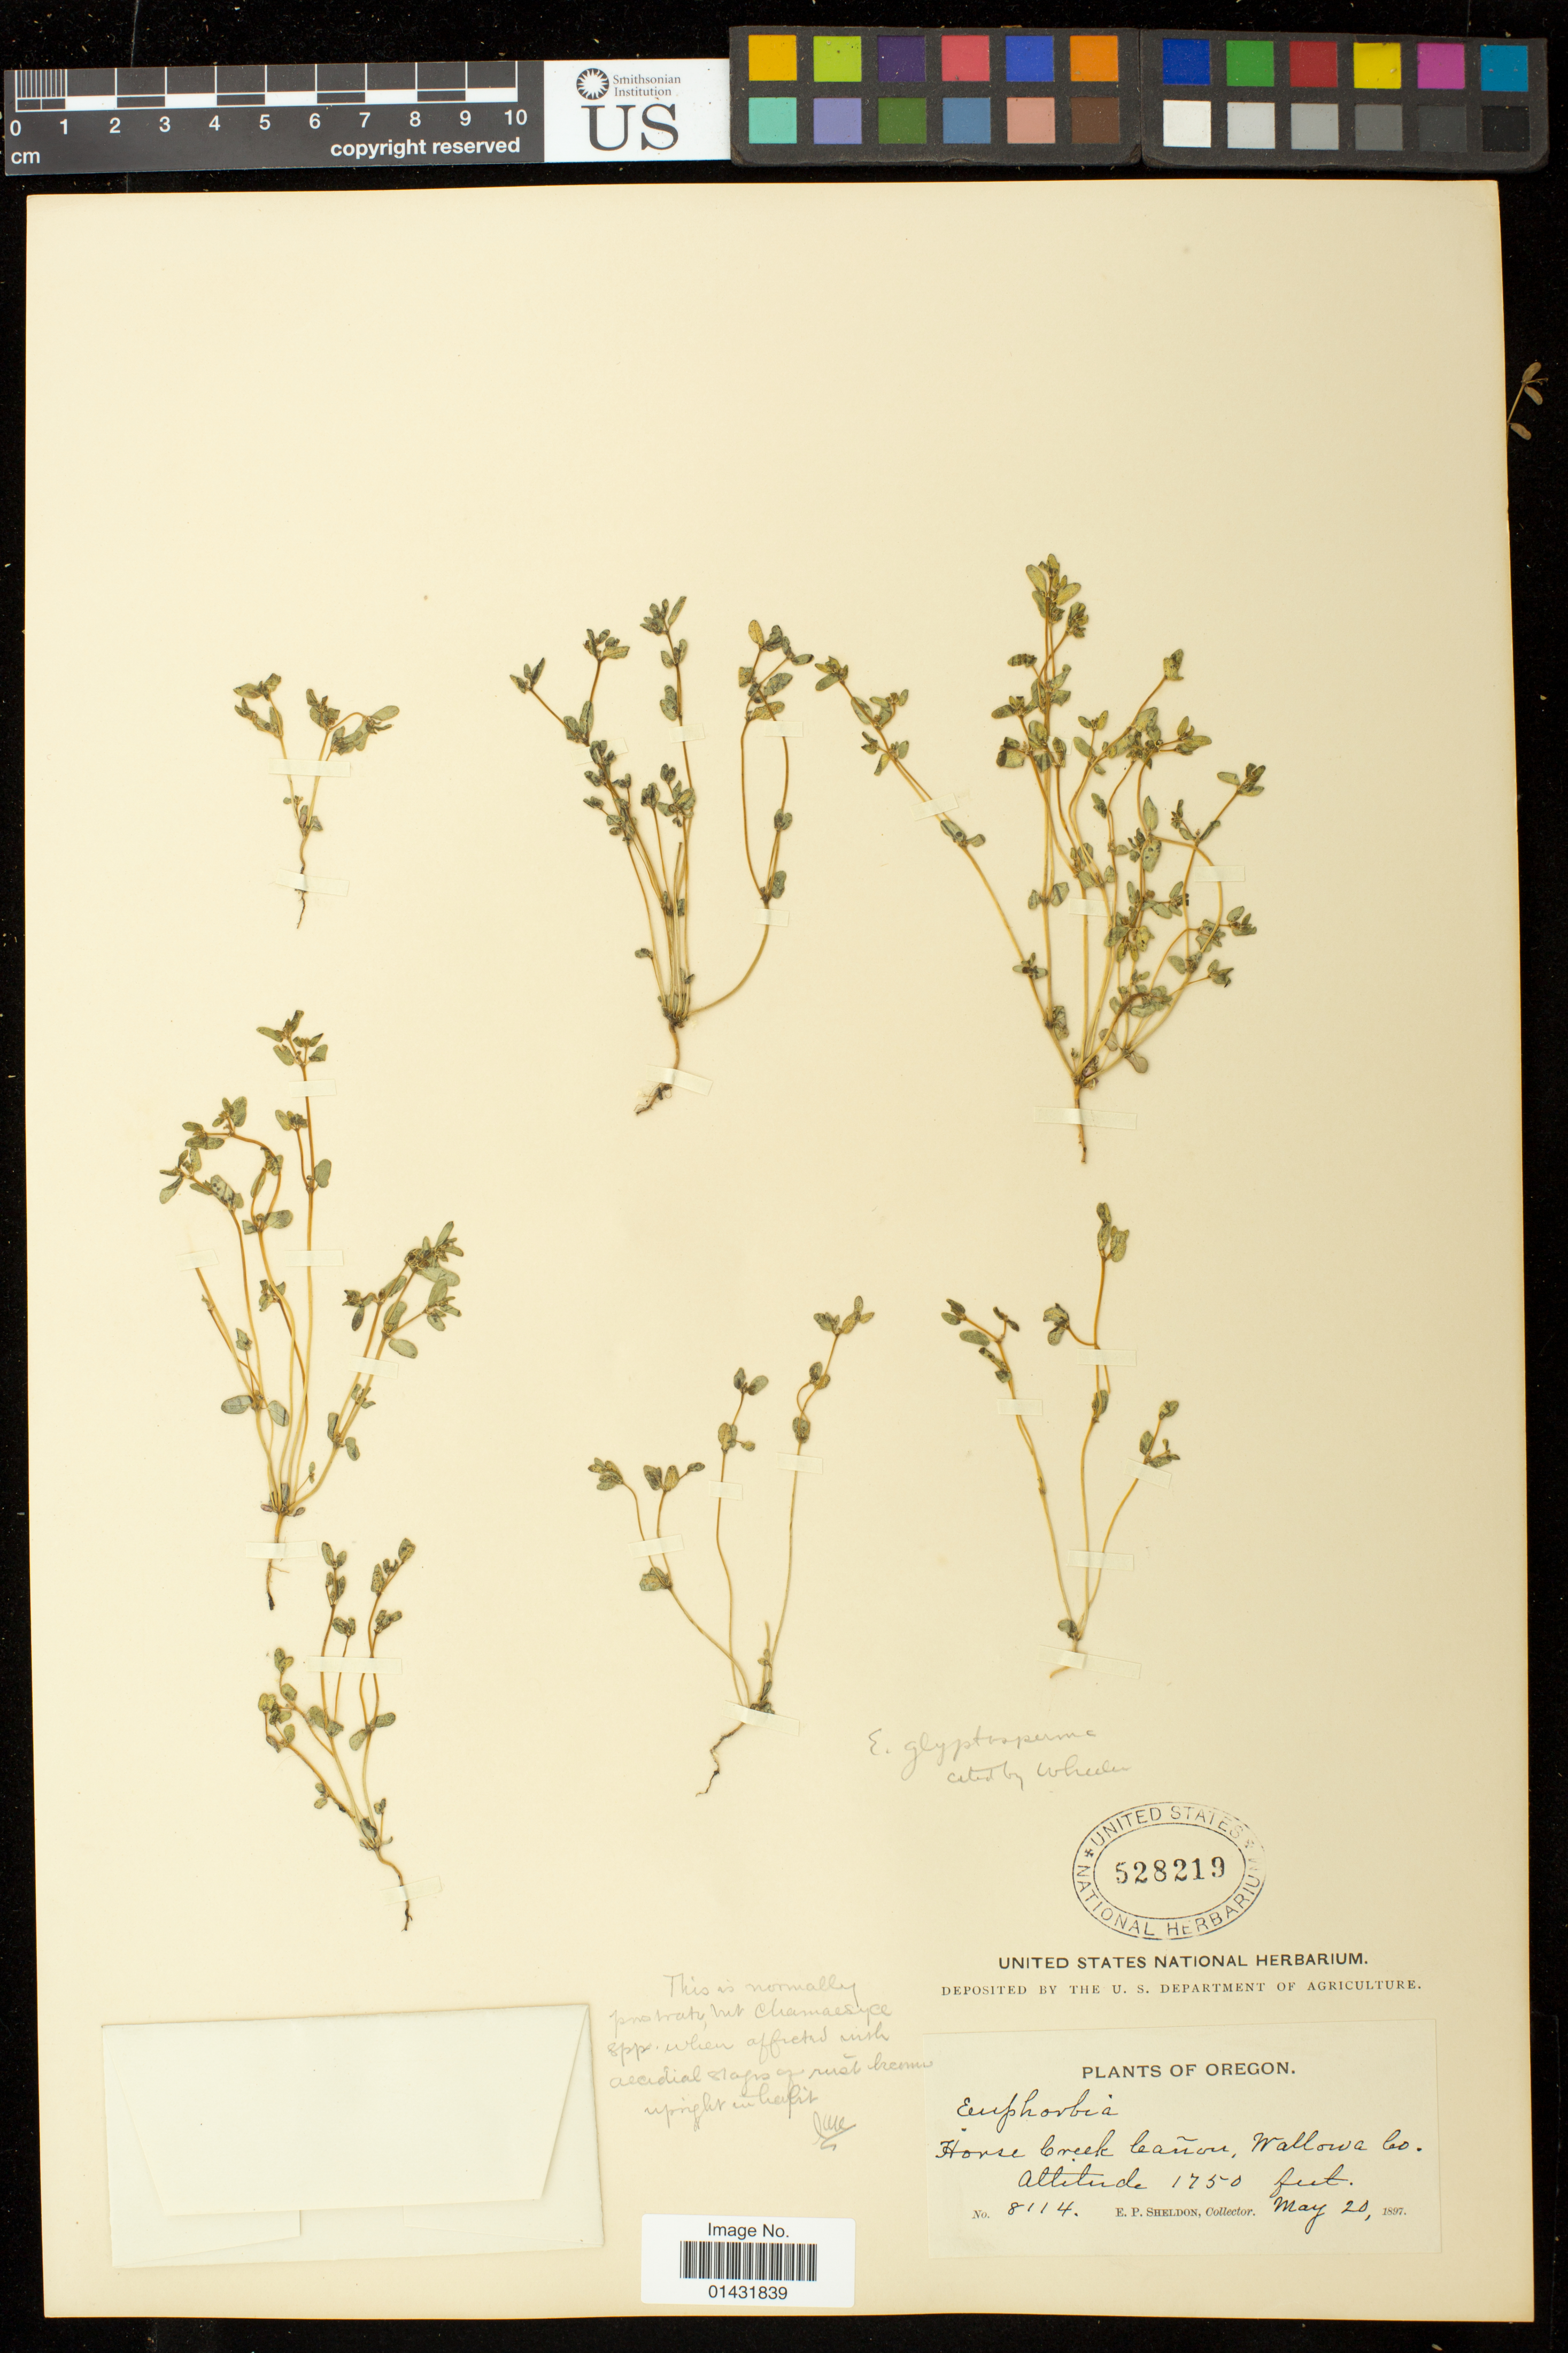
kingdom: Plantae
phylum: Tracheophyta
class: Magnoliopsida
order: Malpighiales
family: Euphorbiaceae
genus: Euphorbia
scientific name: Euphorbia glyptosperma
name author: Engelm.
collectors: E. P. Sheldon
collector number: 8114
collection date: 1897-05-20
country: United States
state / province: Oregon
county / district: Wallowa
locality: Horse Creek Canon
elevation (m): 533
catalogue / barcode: US 528219